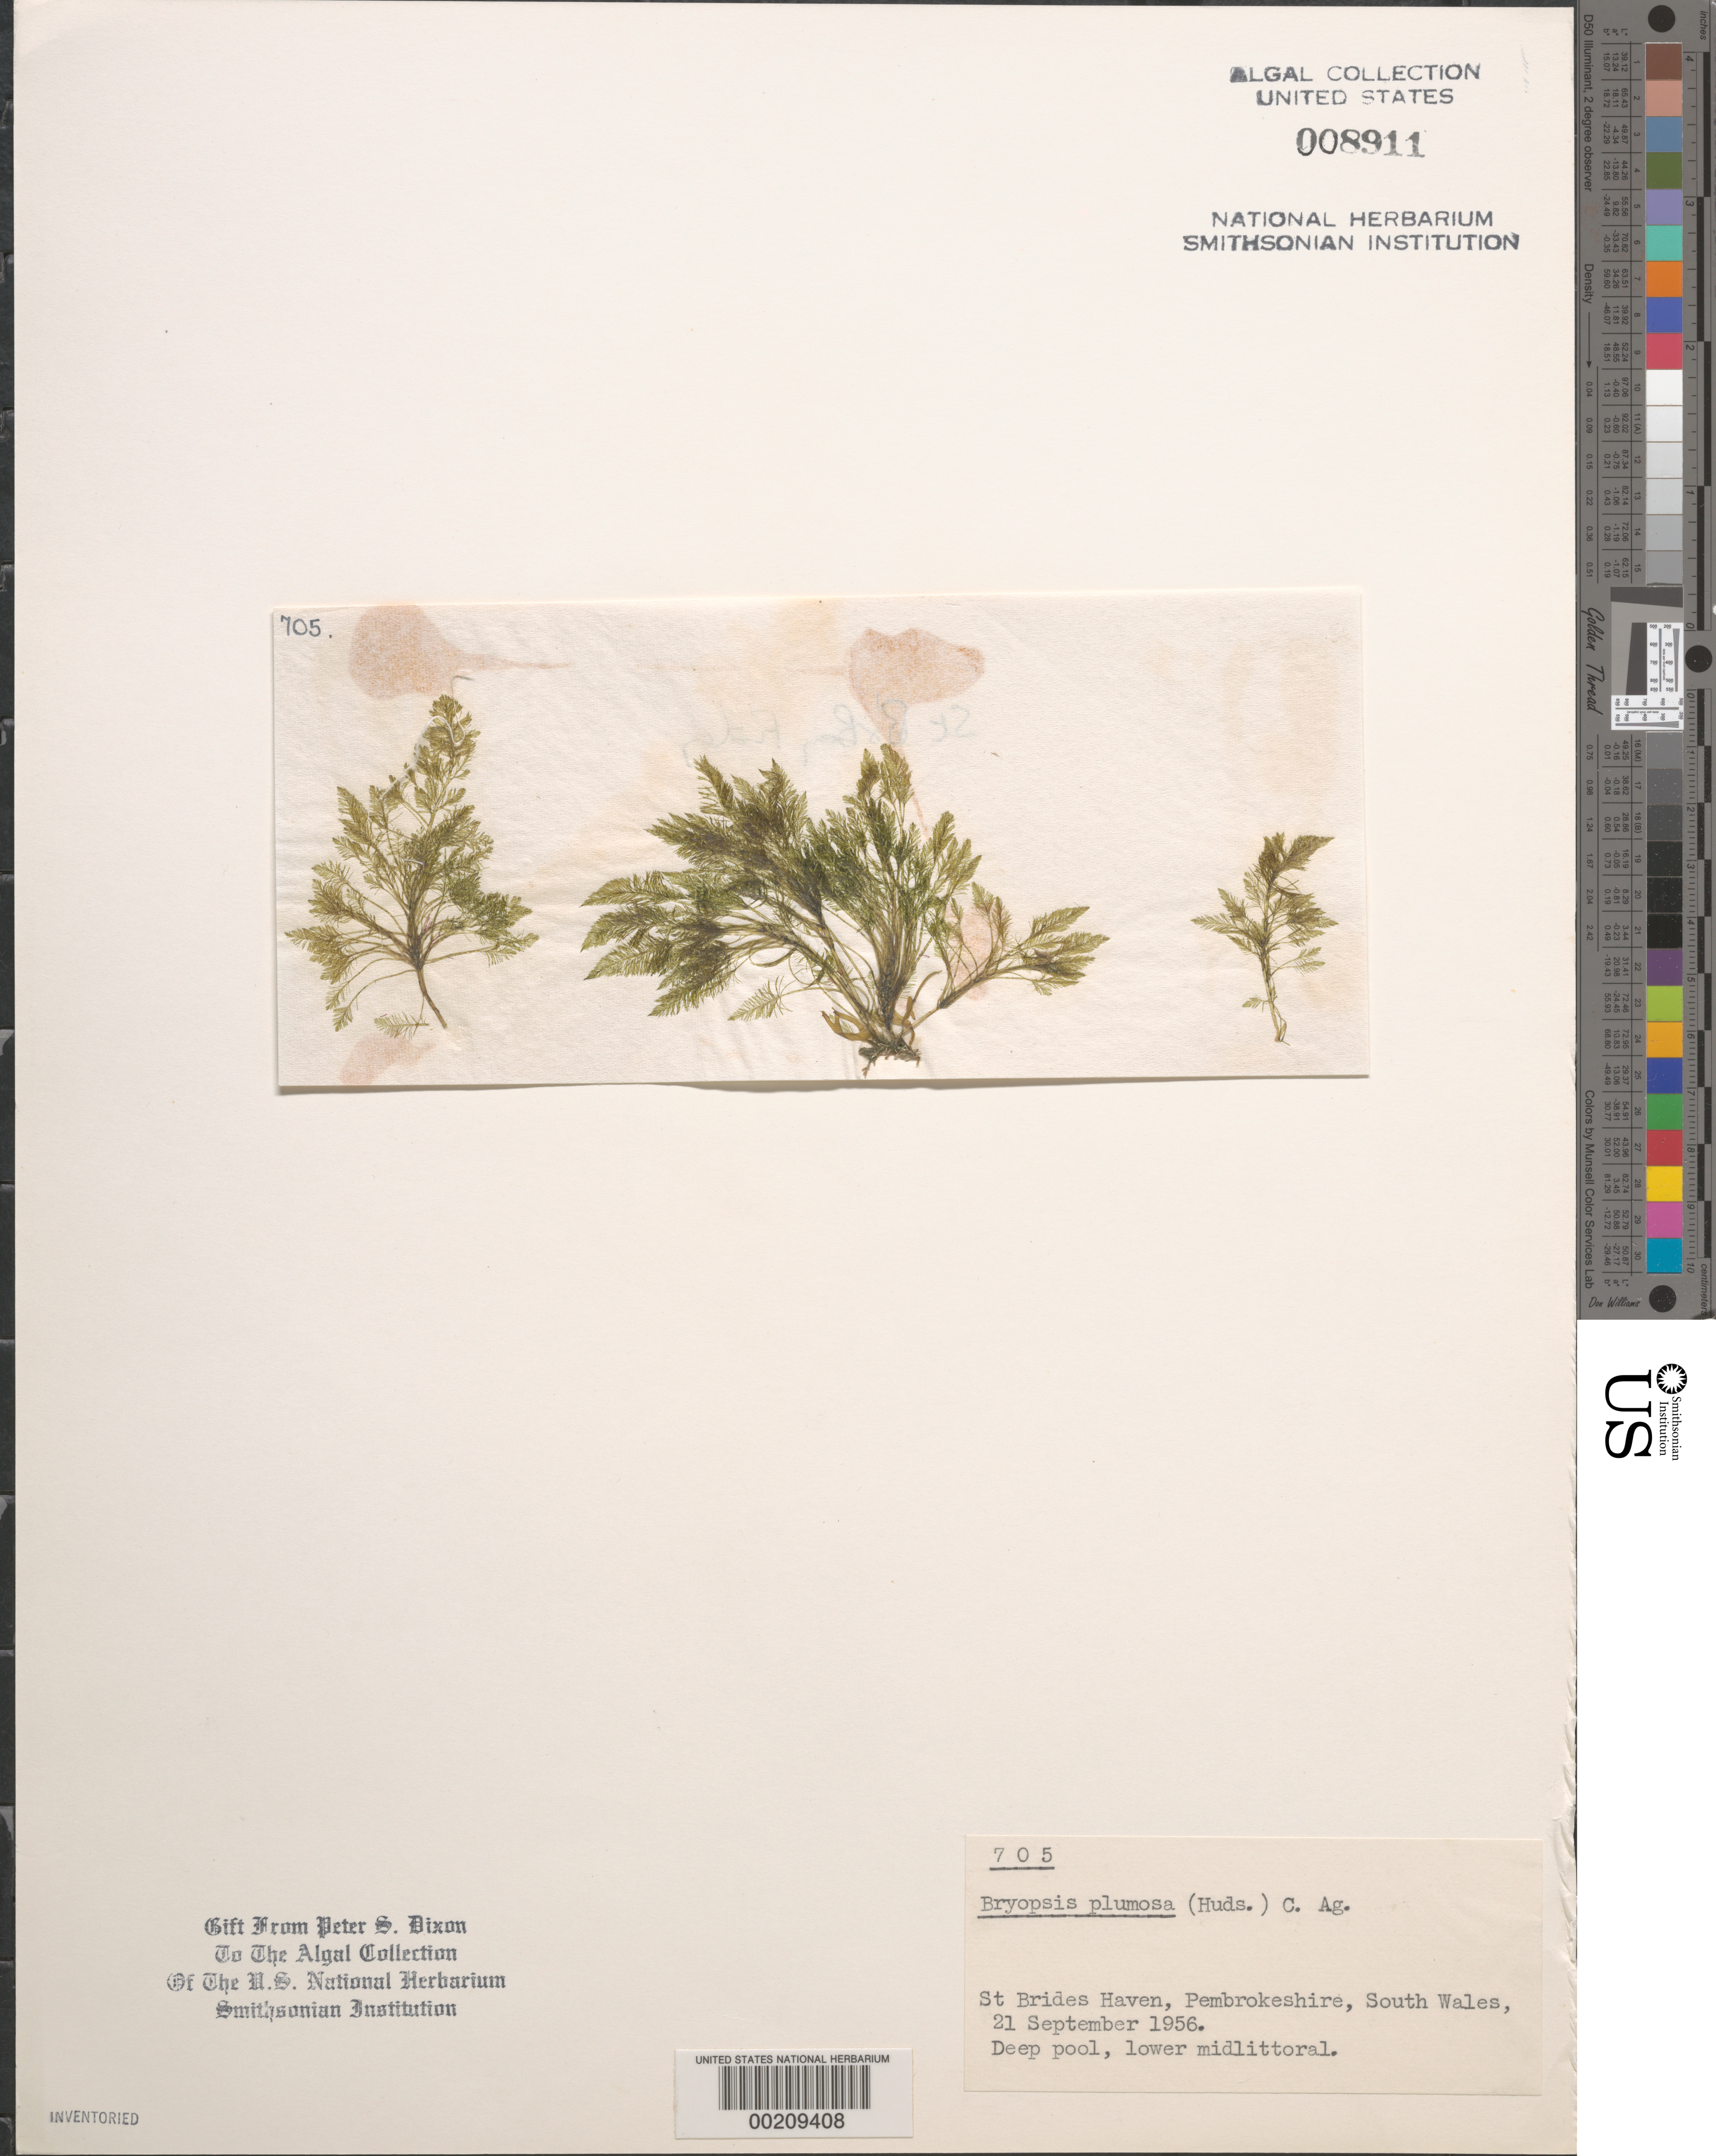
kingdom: Plantae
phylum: Chlorophyta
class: Ulvophyceae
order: Bryopsidales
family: Bryopsidaceae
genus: Bryopsis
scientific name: Bryopsis plumosa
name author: (Huds.) C. Agardh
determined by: Dixon, P. S.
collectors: P. S. Dixon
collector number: PSD 705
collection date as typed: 21 Sep 1956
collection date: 1956-09-21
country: United Kingdom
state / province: Wales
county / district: Dyfed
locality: St. Brides Haven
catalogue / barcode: US 8911